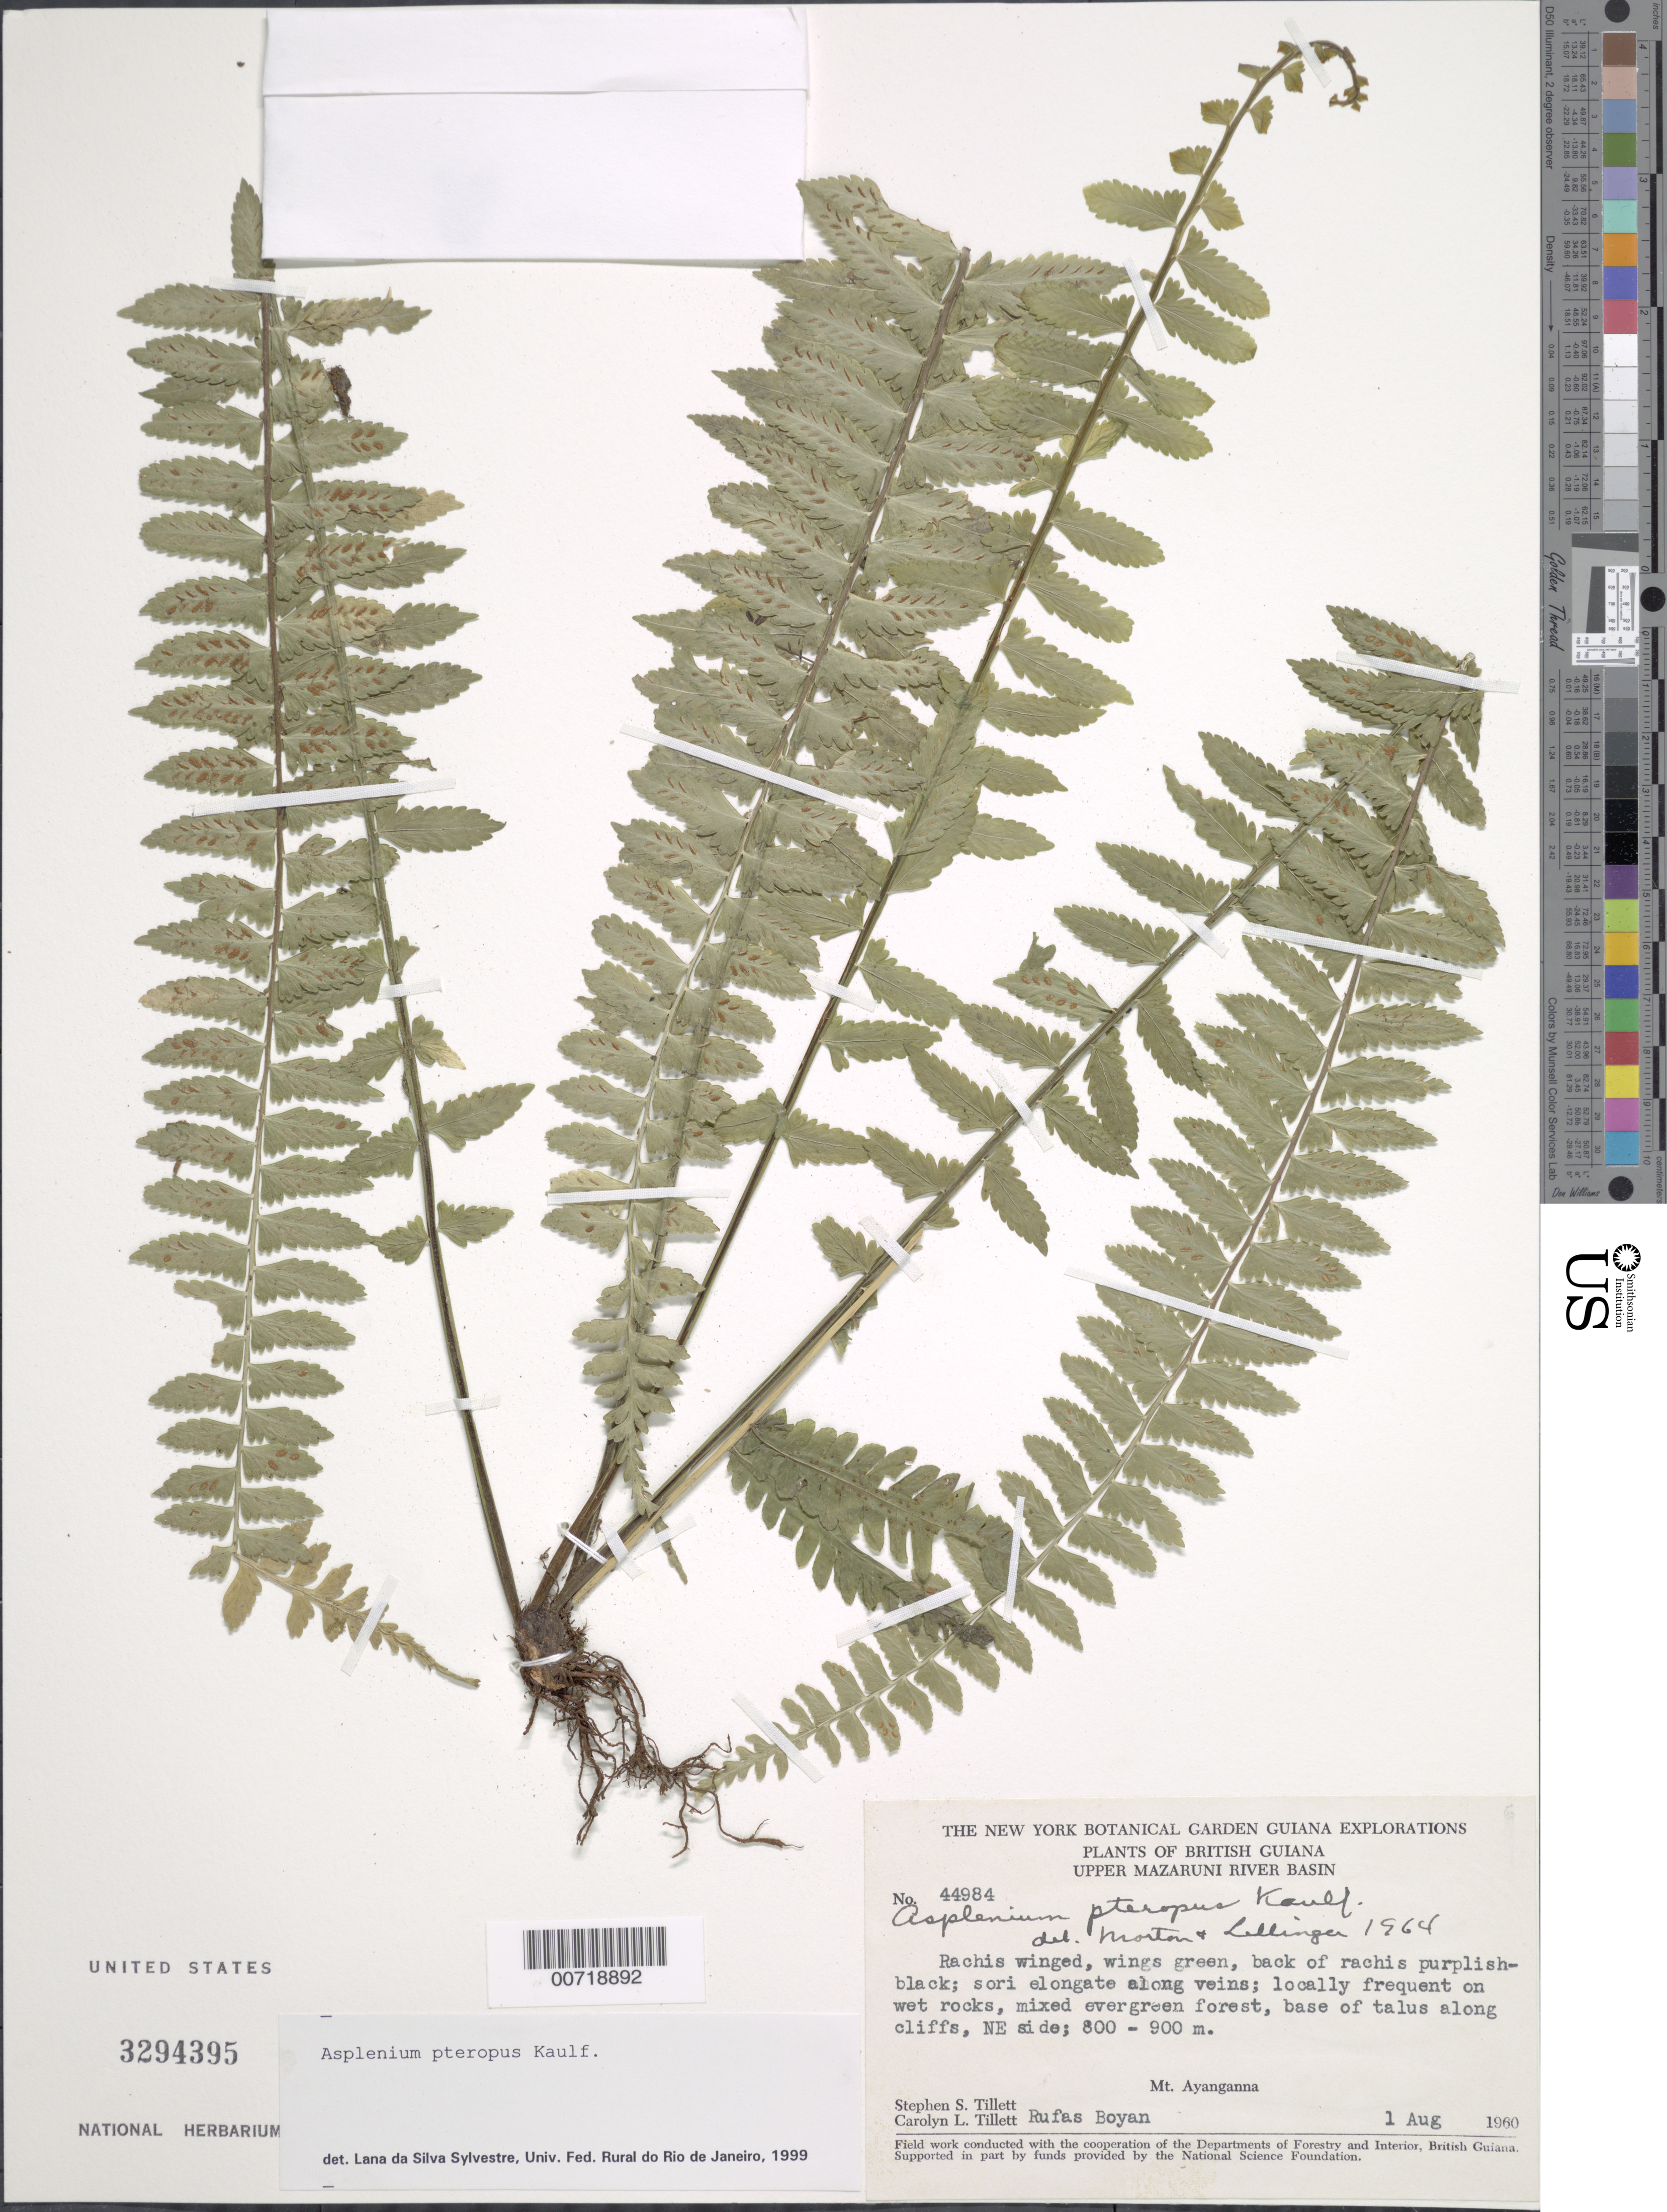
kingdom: Plantae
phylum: Tracheophyta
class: Polypodiopsida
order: Polypodiales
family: Aspleniaceae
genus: Asplenium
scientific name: Asplenium pteropus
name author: Kaulf.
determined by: Sylvestre, L. da Silva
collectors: S. S. Tillett, C. L. Tillett & R. Boyan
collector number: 44984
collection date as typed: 1-Aug-60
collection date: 1960-08-01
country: Guyana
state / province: Cuyuni-Mazaruni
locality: Mt. Ayanganna, NE side of, Upper Mazaruni R Basin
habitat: Mixed evergreen forest, wet rock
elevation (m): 800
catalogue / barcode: US 3294395